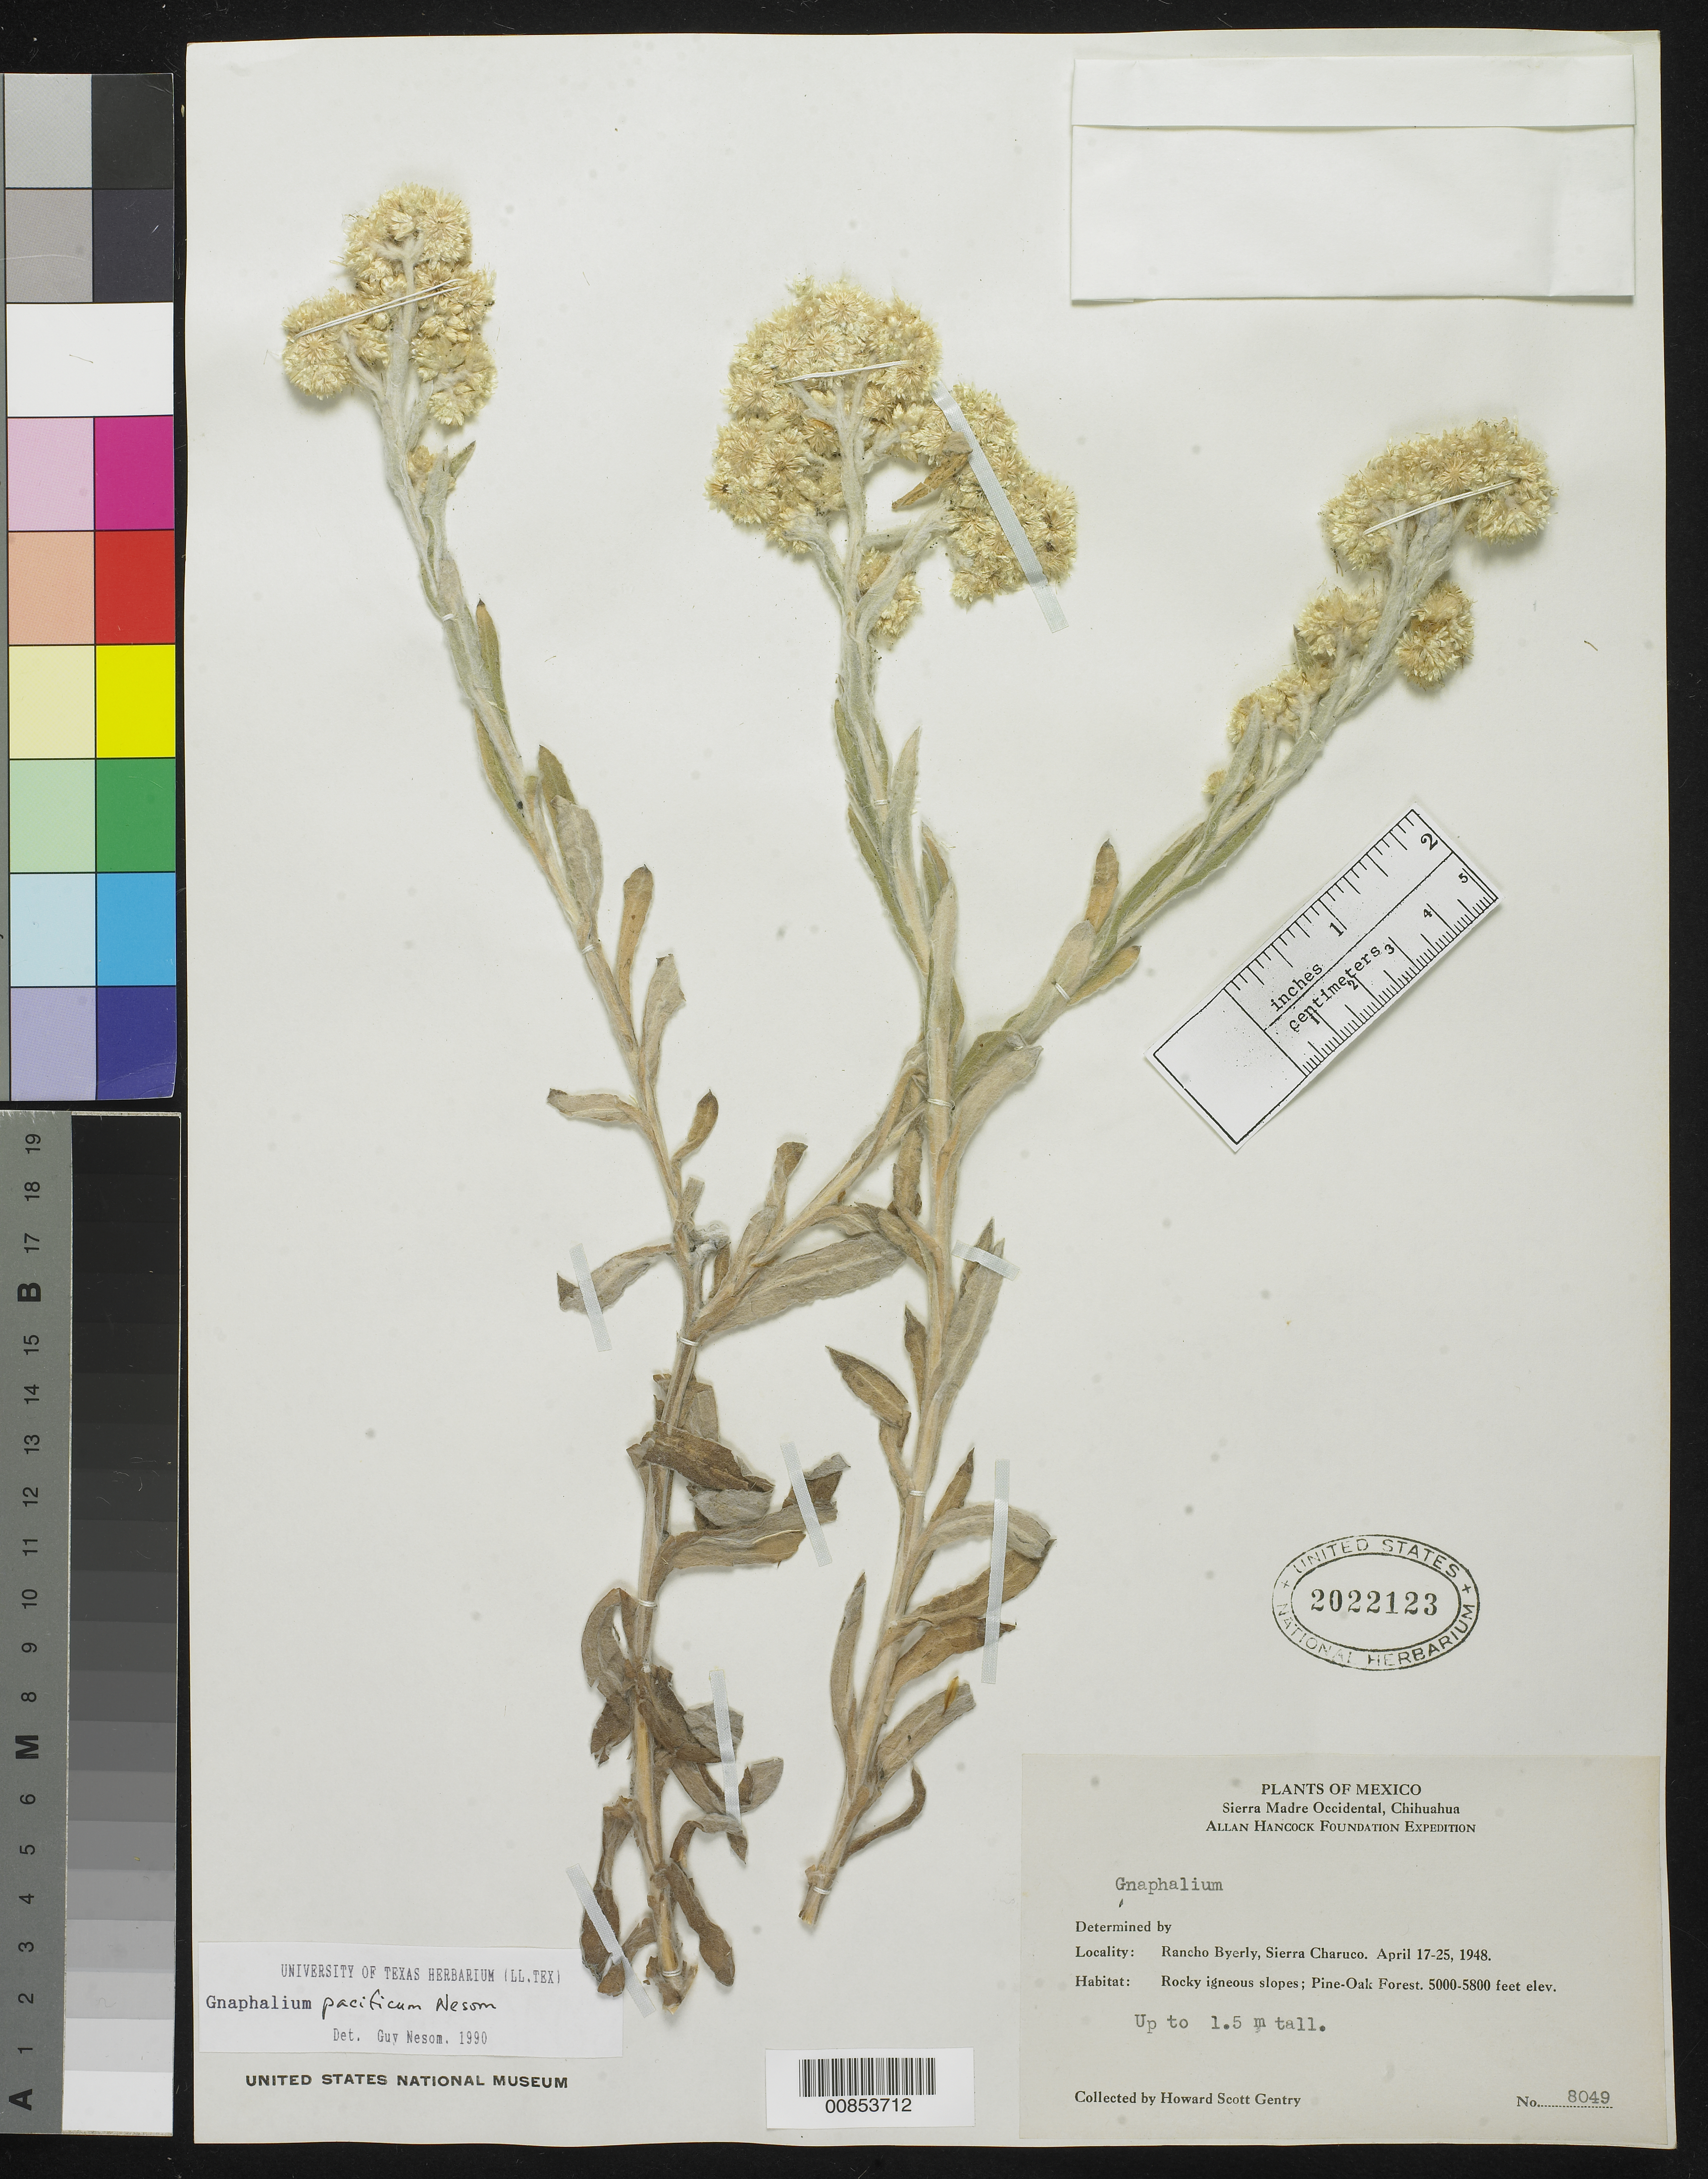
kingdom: Plantae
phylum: Tracheophyta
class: Magnoliopsida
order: Asterales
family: Asteraceae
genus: Gnaphalium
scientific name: Gnaphalium pacificum G.L. Nesom, ined.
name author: G.L. Nesom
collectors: H. S. Gentry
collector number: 8049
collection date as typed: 17 Apr 1948 to 25 Apr 1948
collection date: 1948-04-17/1948-04-25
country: Mexico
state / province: Chihuahua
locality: Rancho Byerly, Sierra Charuco, Chihuahua.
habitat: Rocky igneous slopes; Pine-Oak forest.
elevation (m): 1524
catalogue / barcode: US 2022123